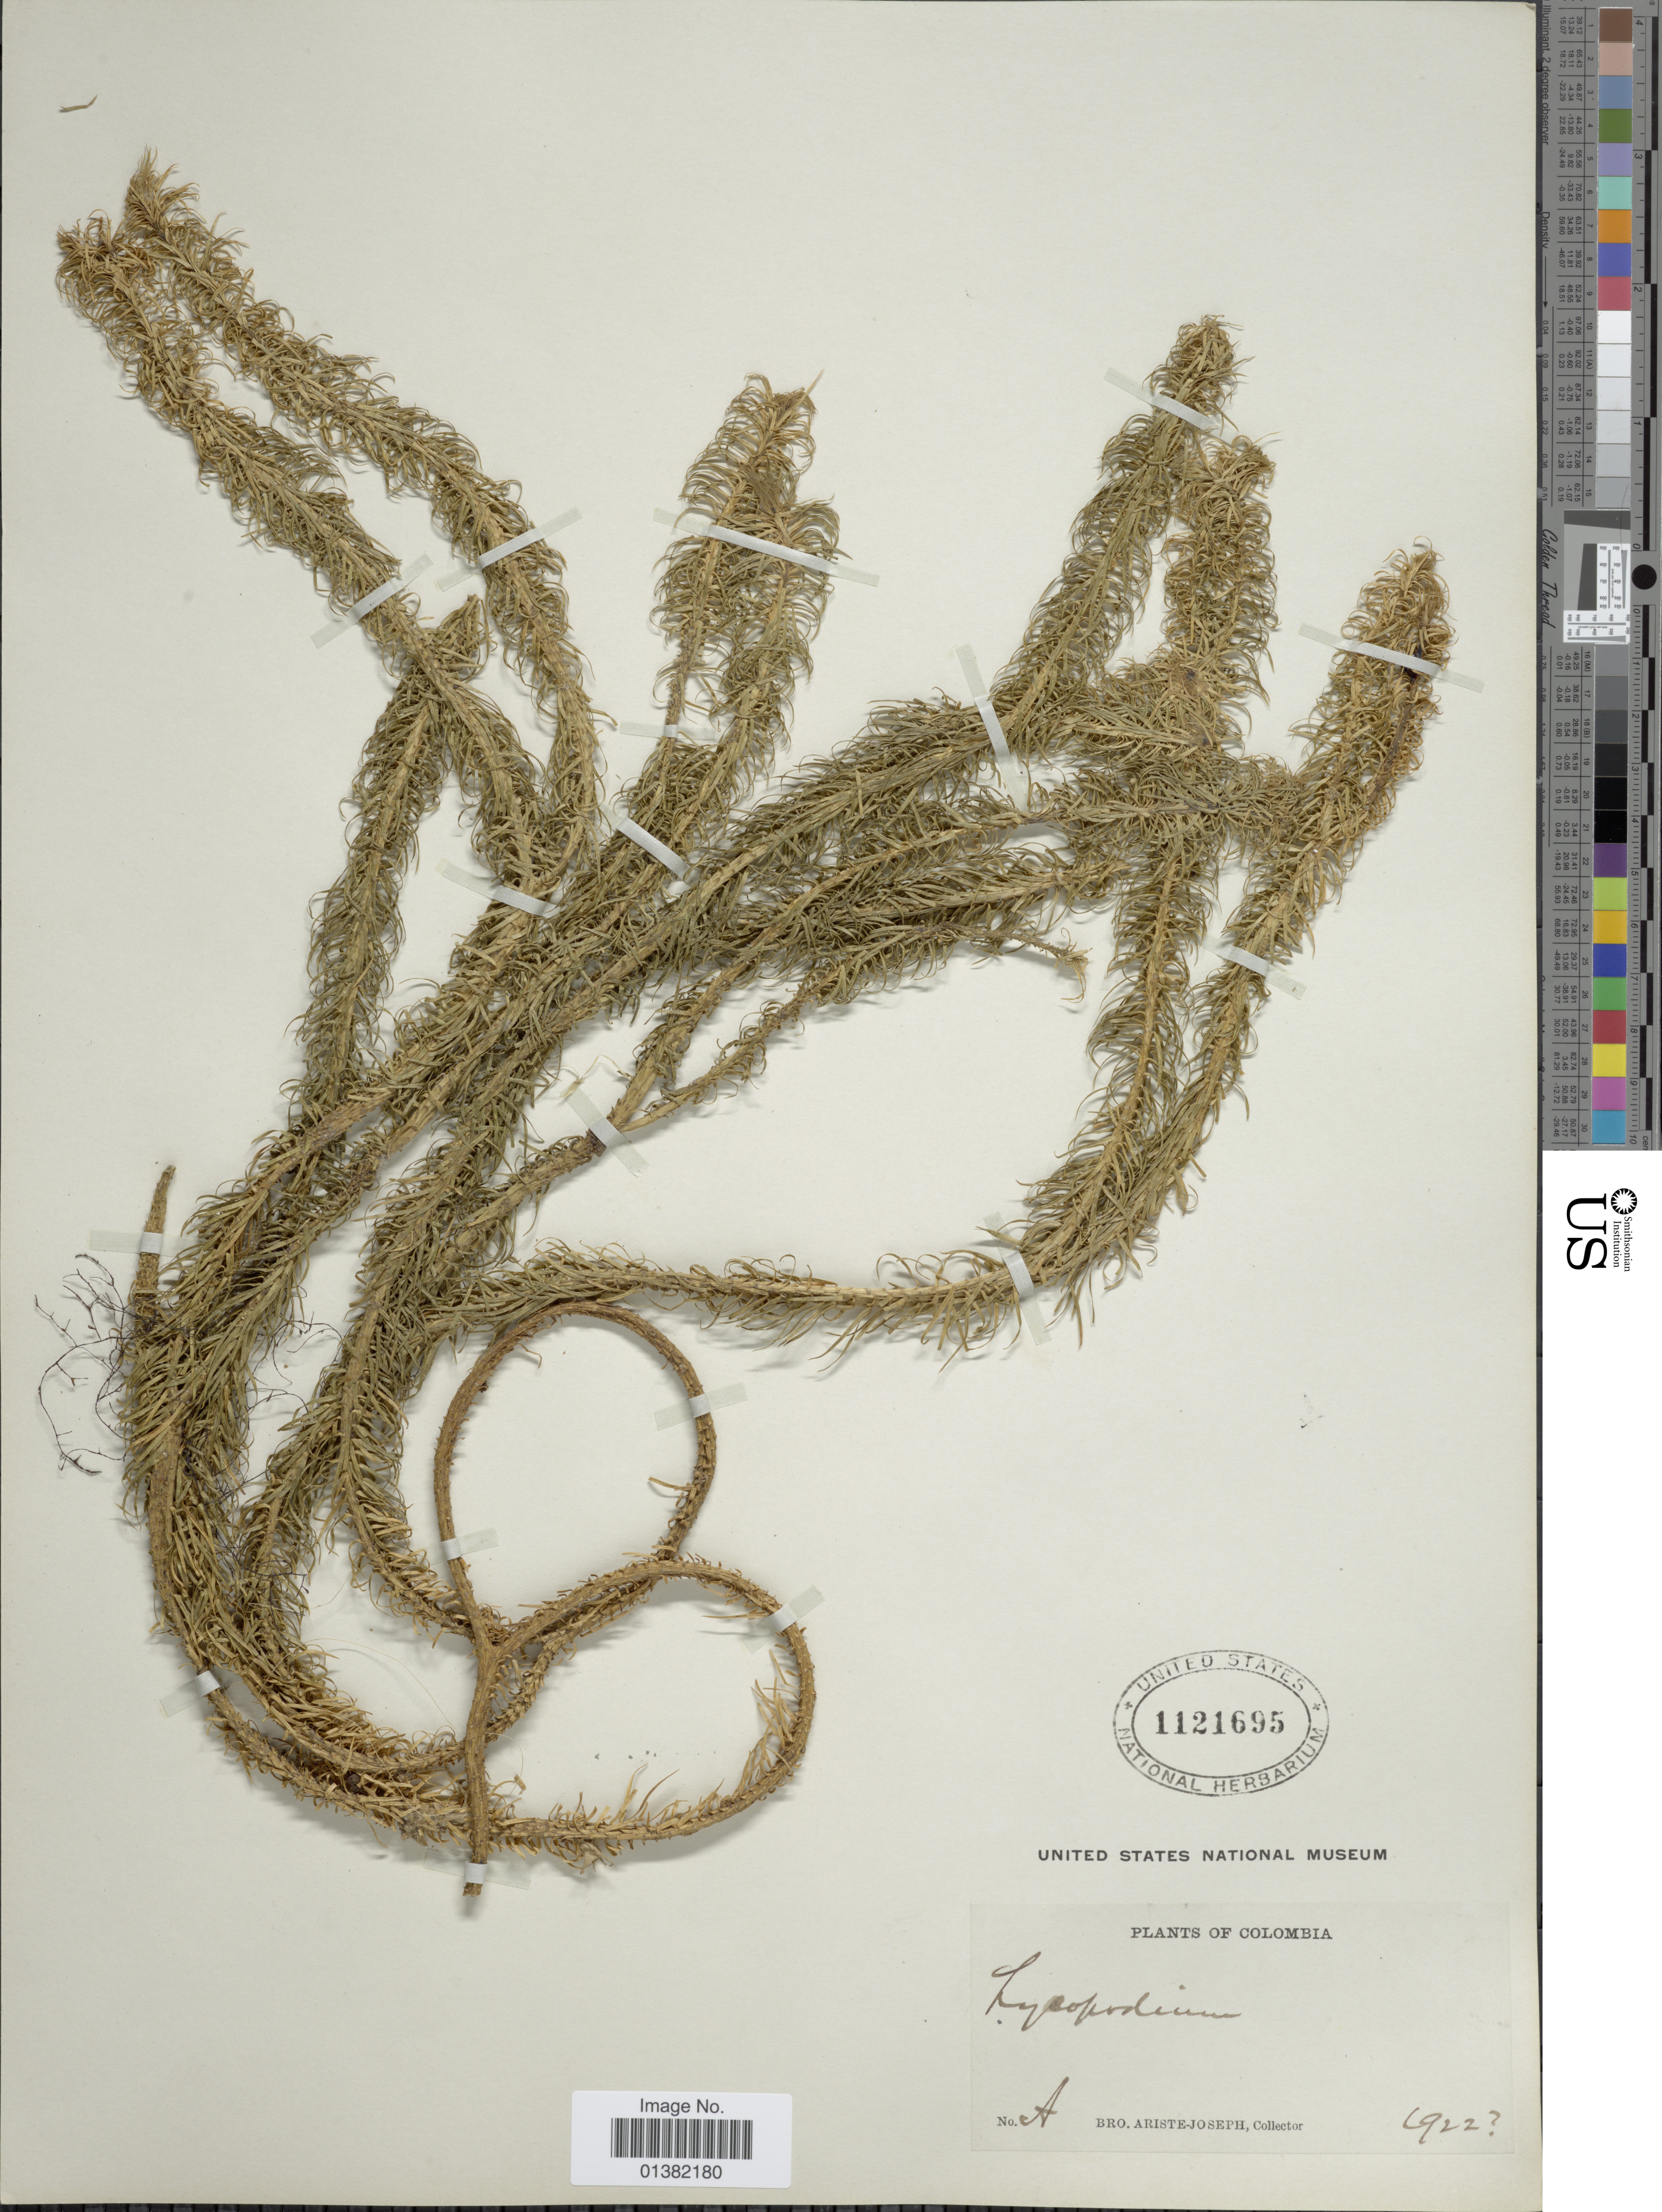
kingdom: Plantae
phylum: Tracheophyta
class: Lycopodiopsida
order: Lycopodiales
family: Lycopodiaceae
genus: Phlegmariurus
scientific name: Phlegmariurus hippurideus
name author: (Christ) B. Øllg.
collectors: Bro. Ariste-Joseph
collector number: A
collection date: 1922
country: Colombia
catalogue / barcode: US 1121695